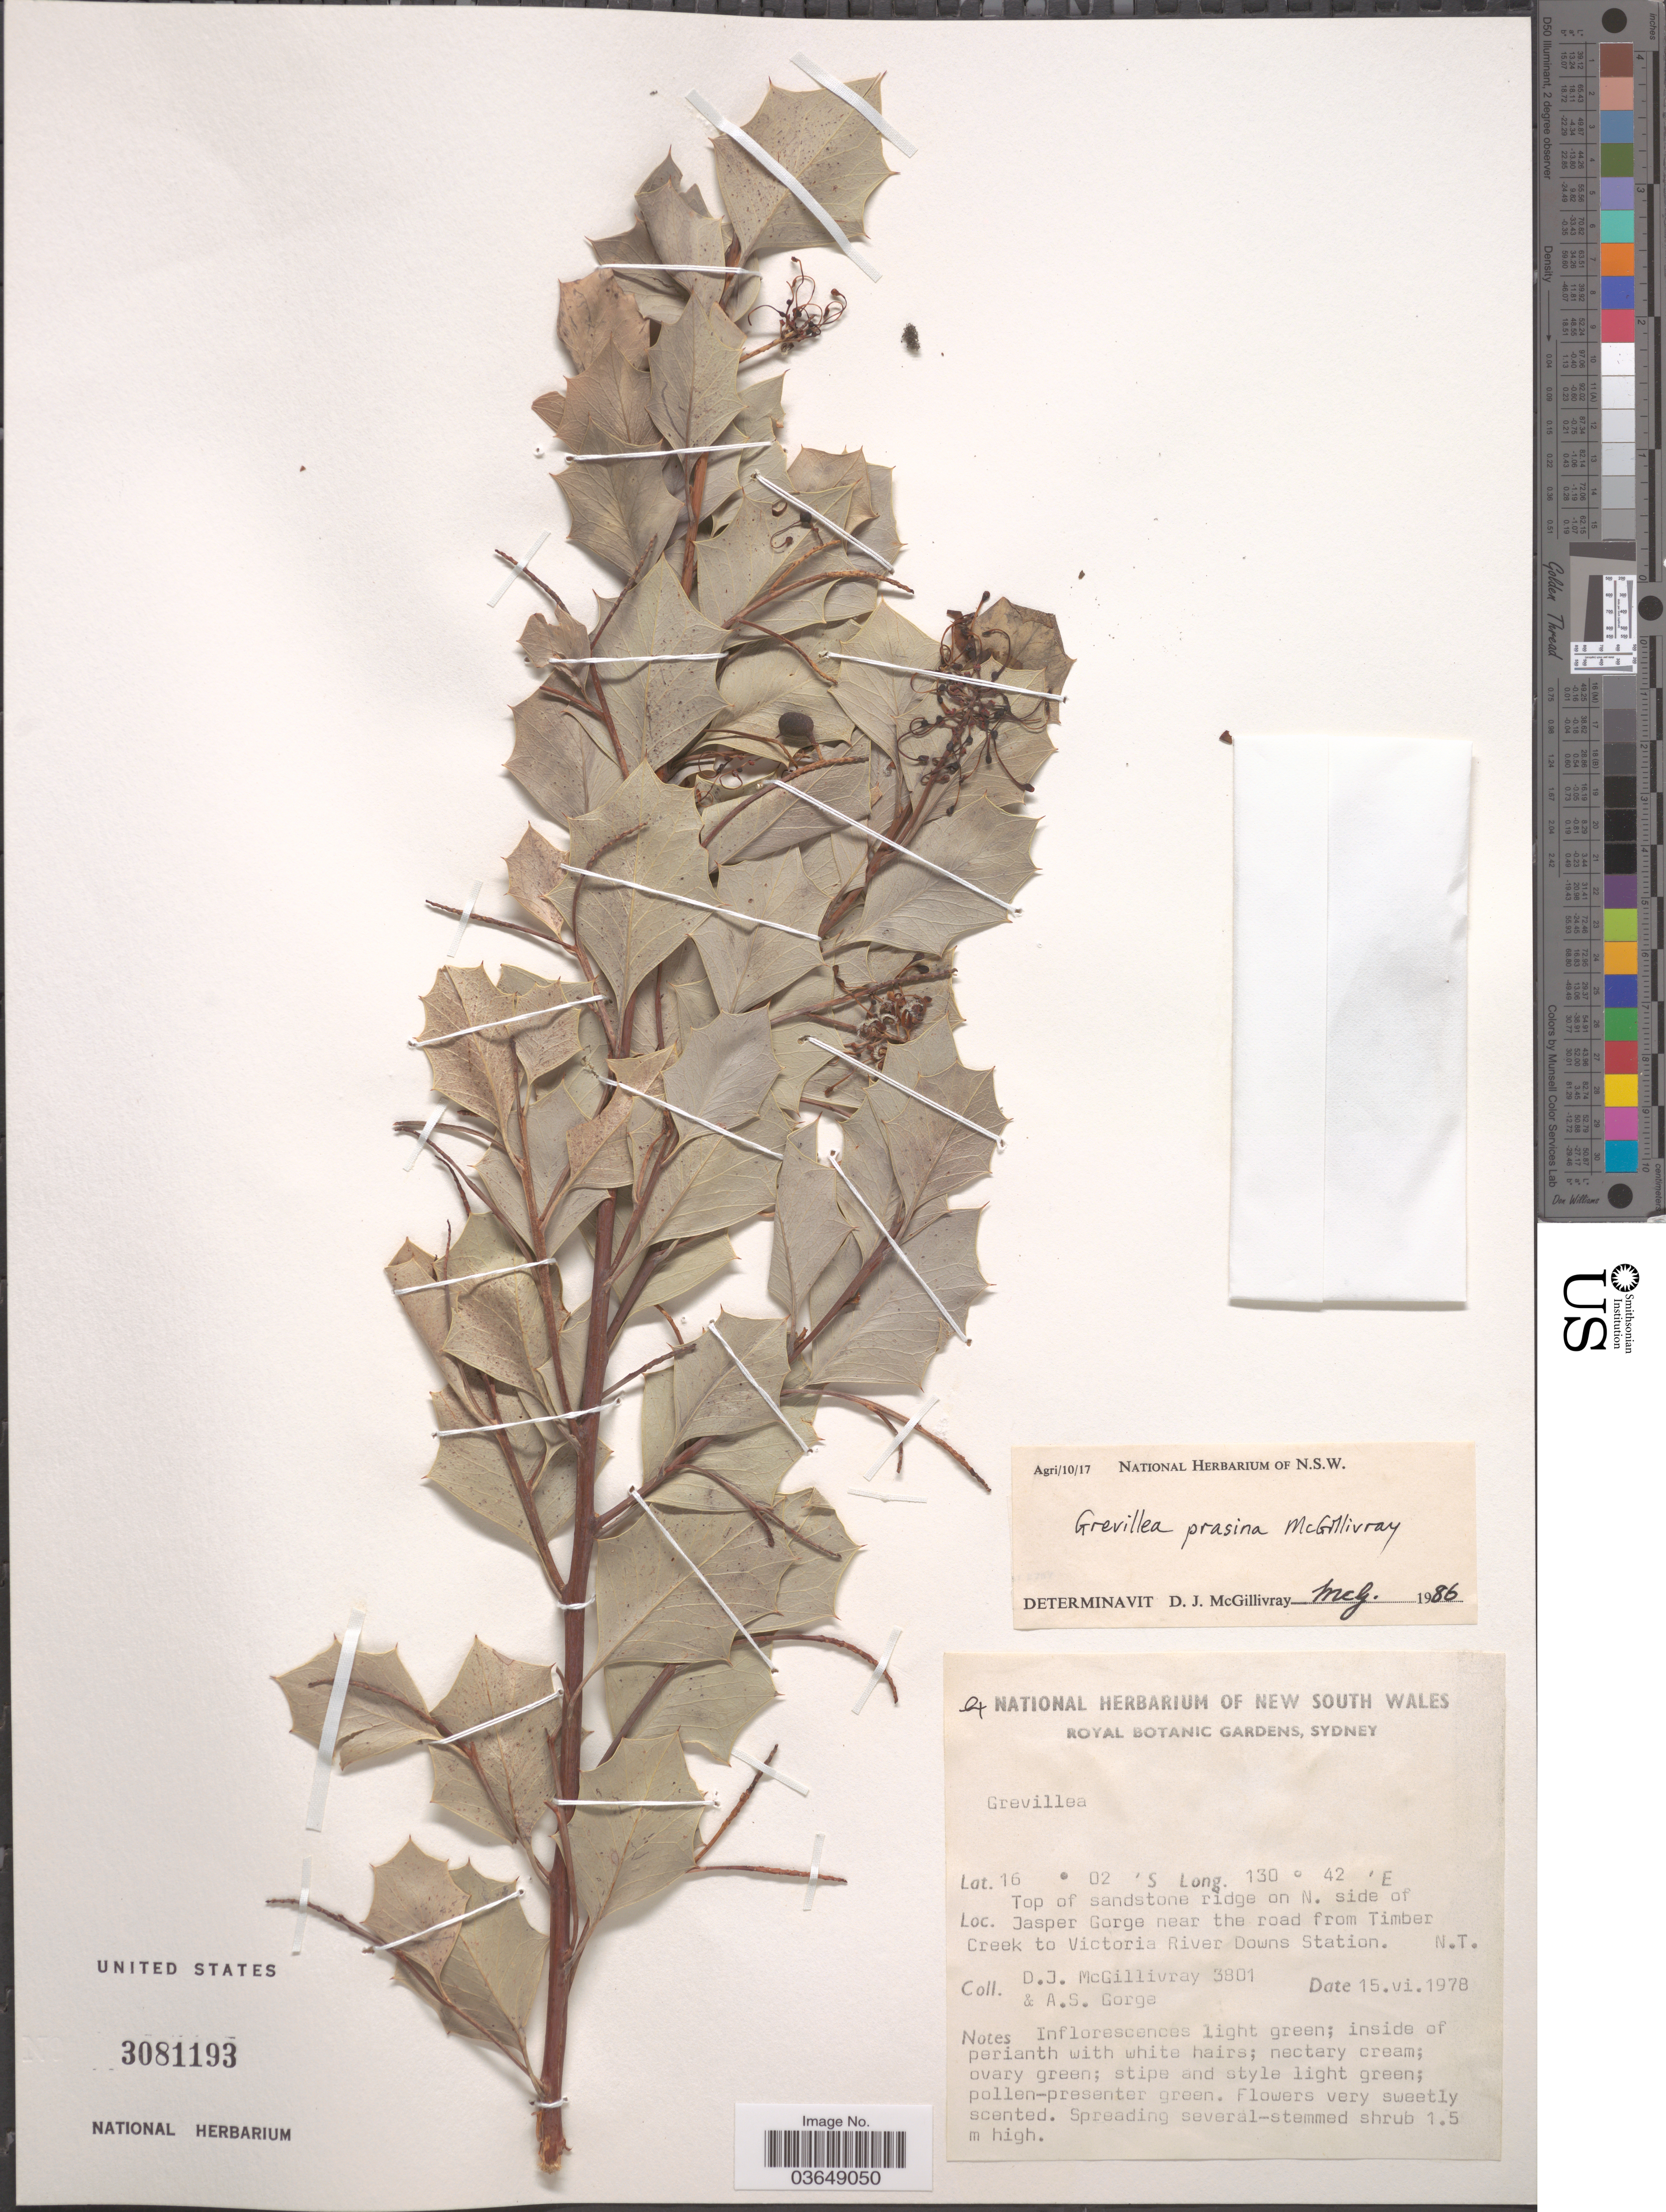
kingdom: Plantae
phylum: Tracheophyta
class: Magnoliopsida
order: Proteales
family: Proteaceae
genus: Grevillea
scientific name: Grevillea prasina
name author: McGill.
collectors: D. J. McGillivray & A. Gorge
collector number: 3801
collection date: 1978-06-15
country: Australia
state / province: Northern Territory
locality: Top of sandstone ridge on N. side of Jasper Gorge near the road from Timber Creek to Victoria River Downs Station.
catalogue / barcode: US 3081193